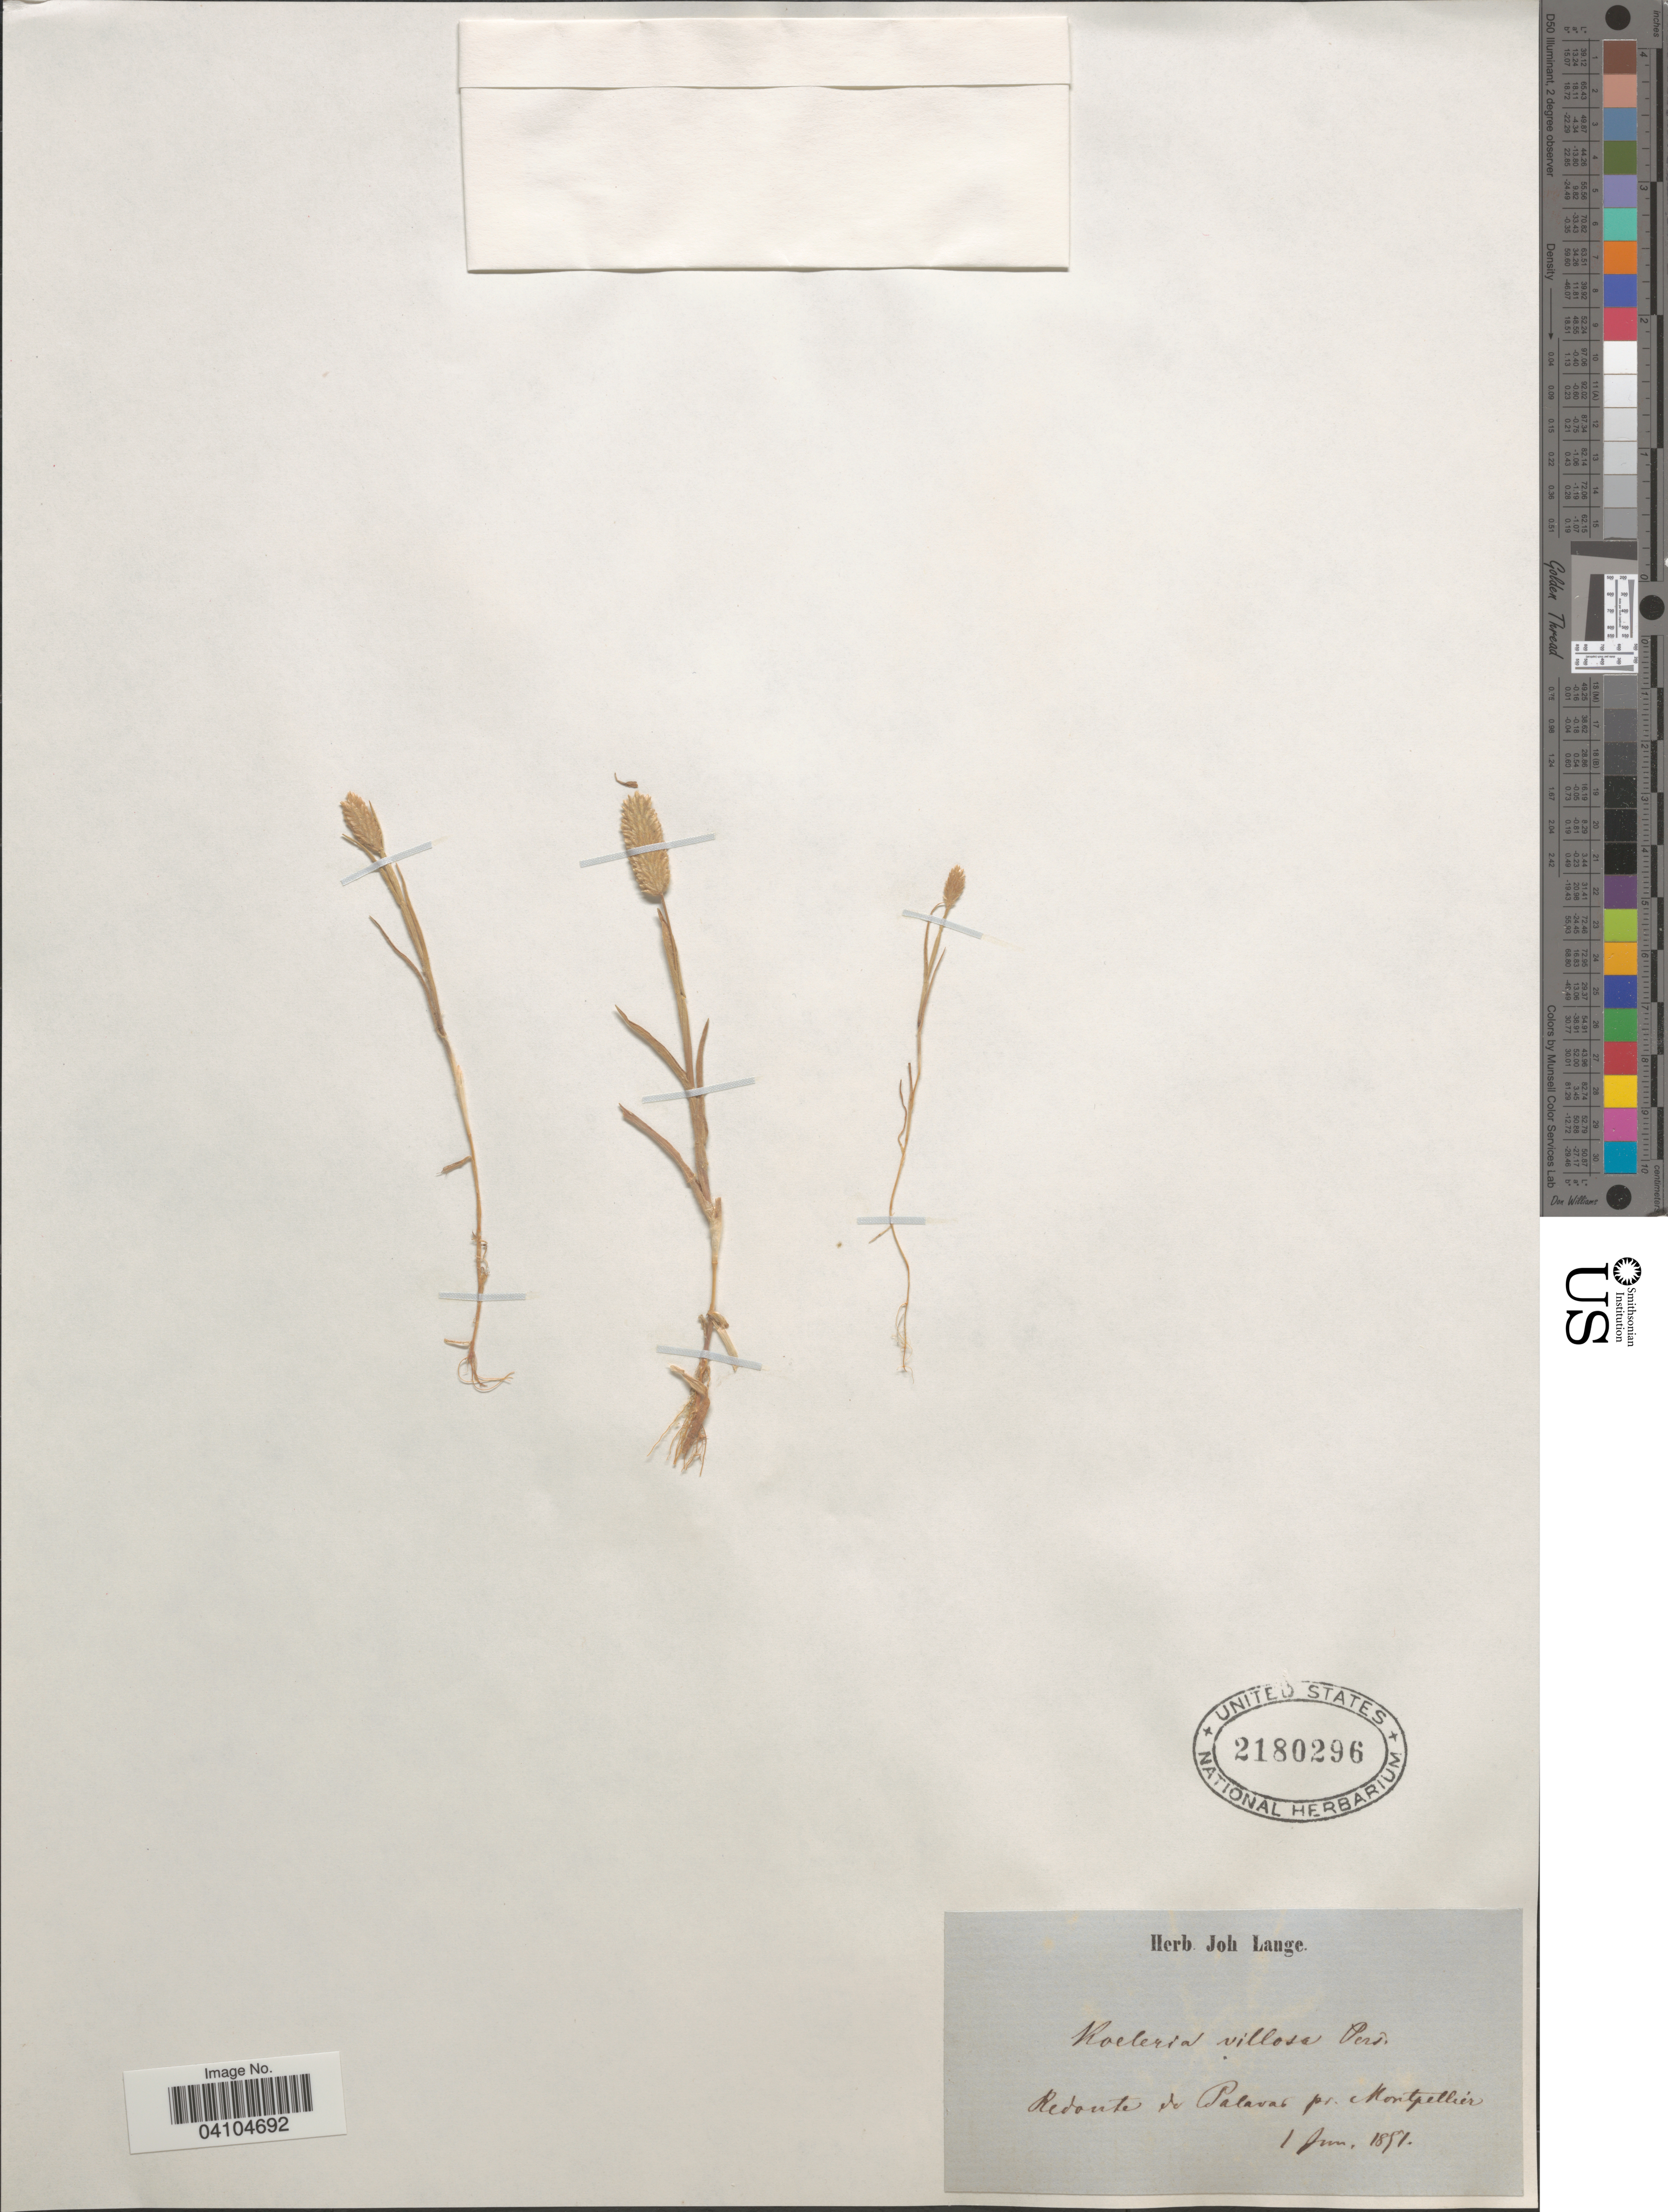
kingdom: Plantae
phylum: Tracheophyta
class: Liliopsida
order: Poales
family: Poaceae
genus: Rostraria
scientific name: Rostraria litorea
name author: (All.) Holub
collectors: ex herb. Joh. Lange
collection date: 1851-06-01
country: France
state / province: Occitanie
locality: Redoute de Palavas pr. Montpellier.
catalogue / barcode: US 2180296